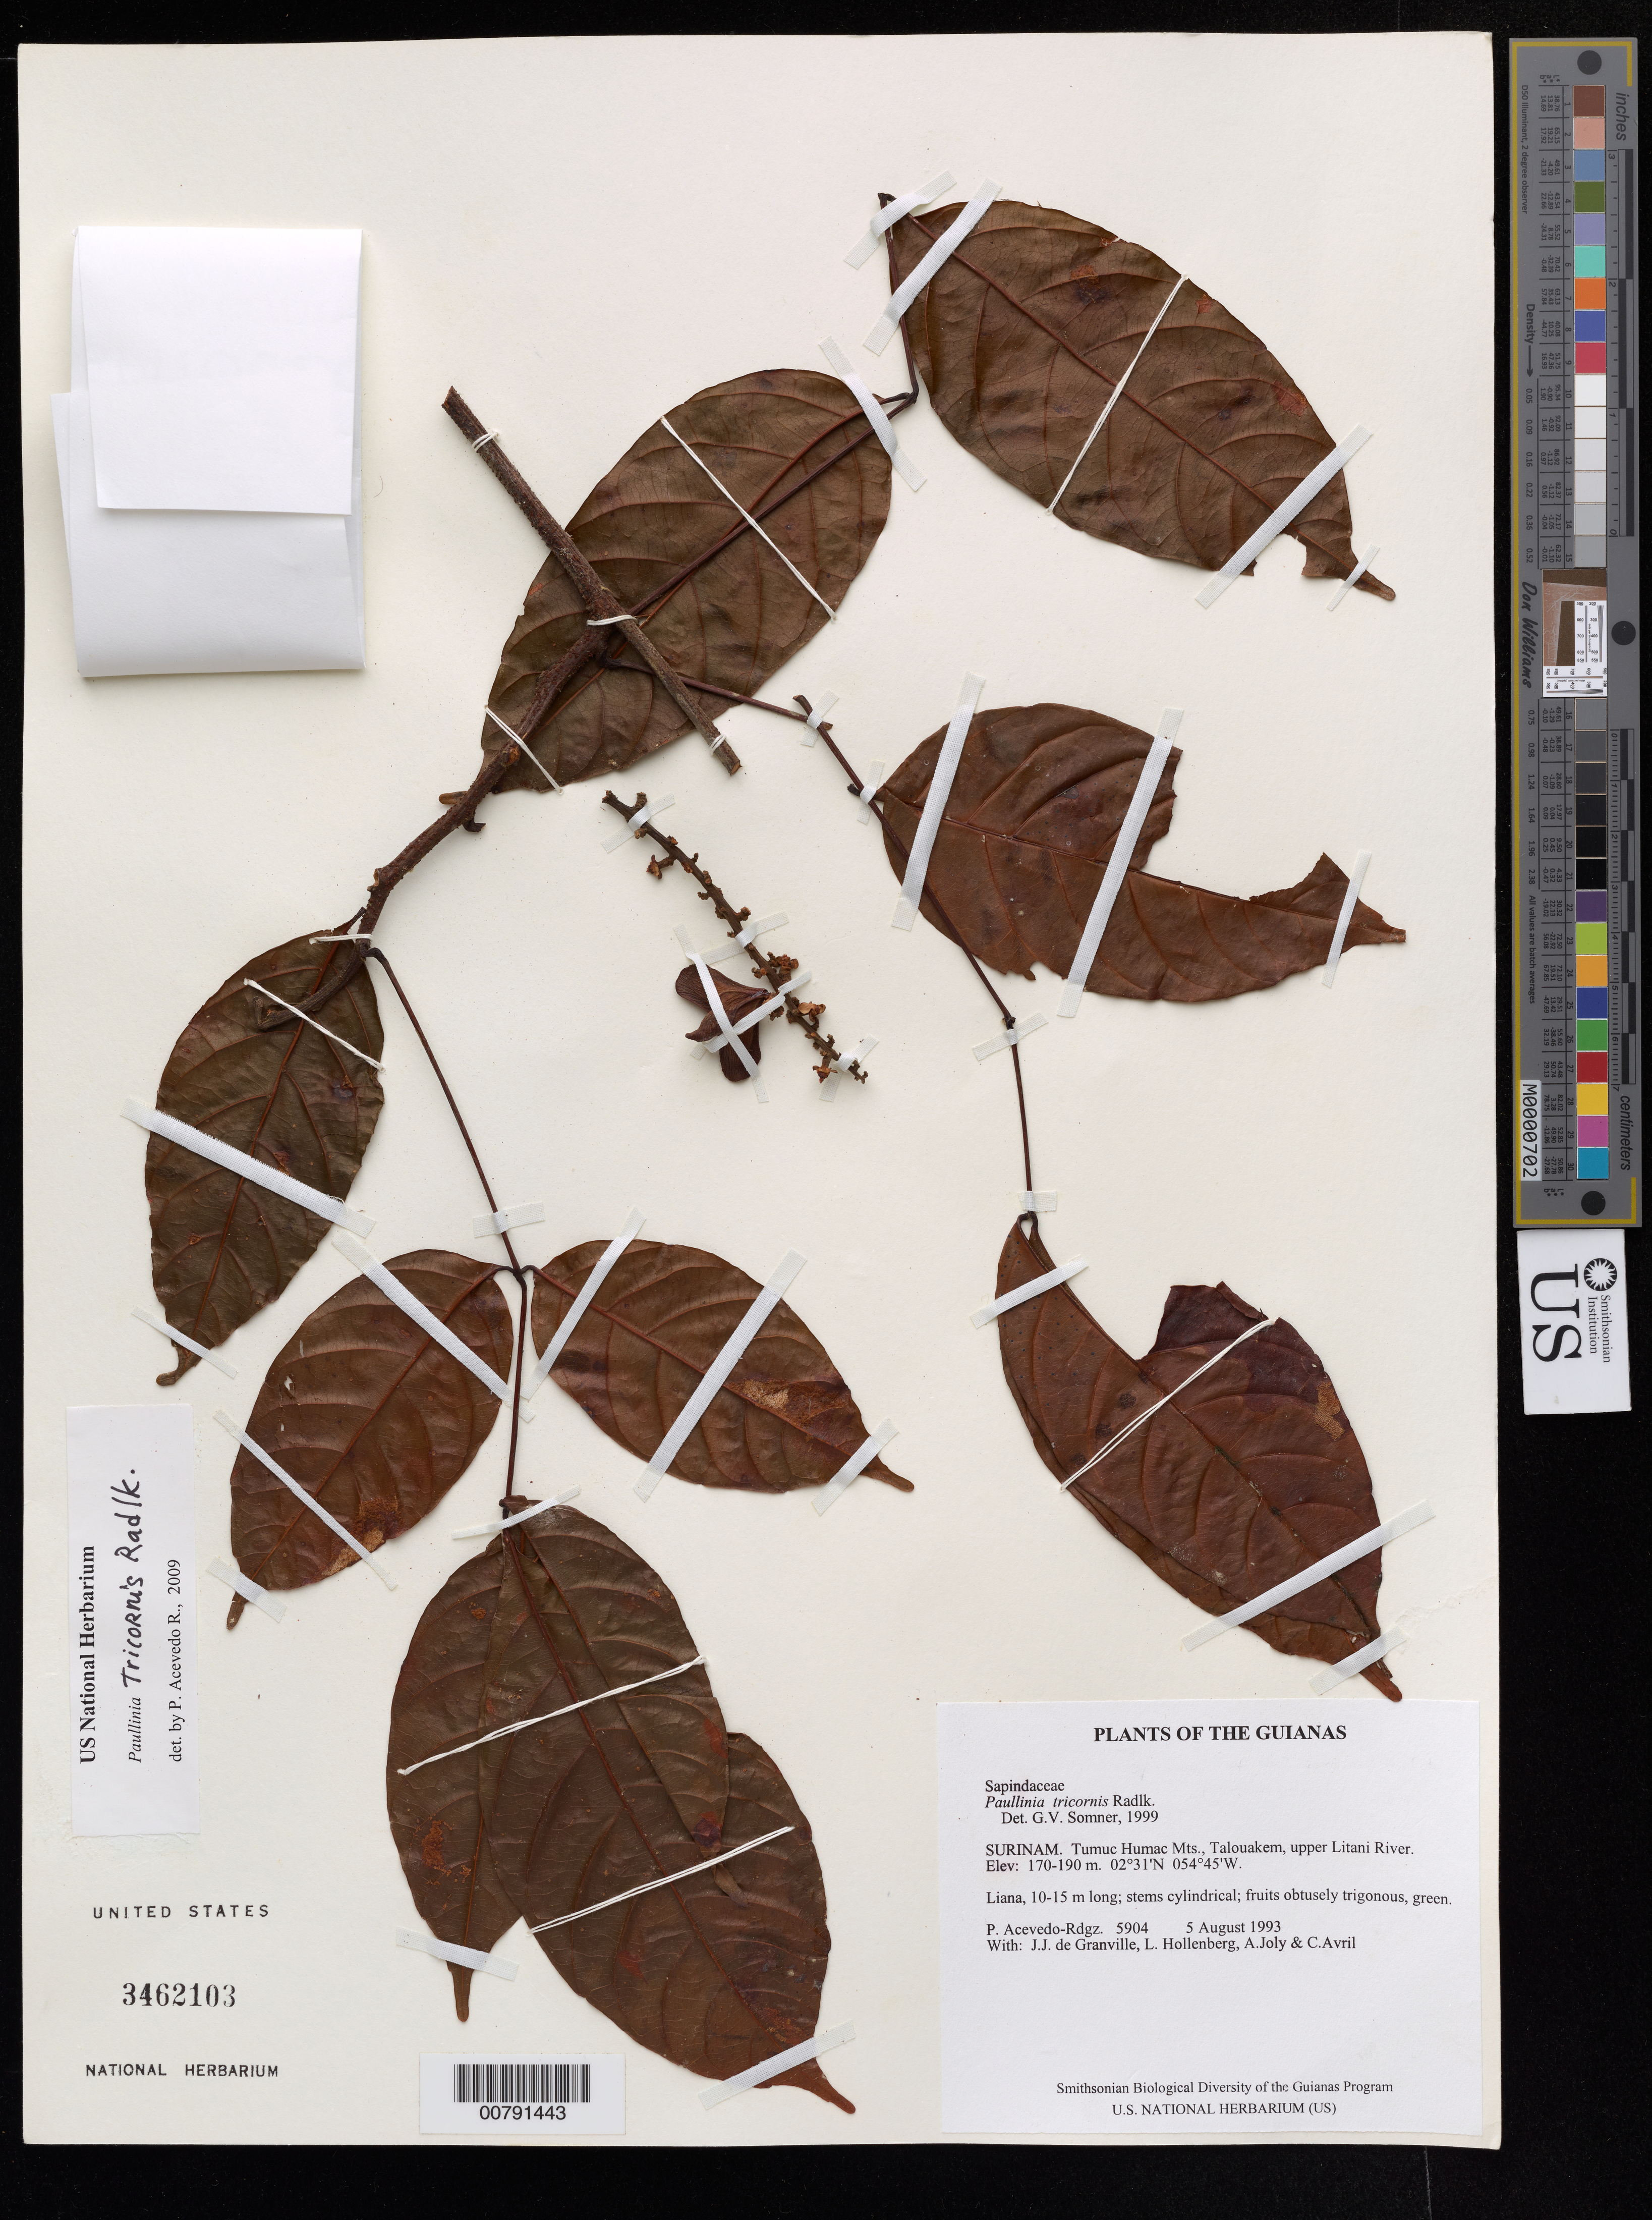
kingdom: Plantae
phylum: Tracheophyta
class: Magnoliopsida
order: Sapindales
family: Sapindaceae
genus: Paullinia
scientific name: Paullinia fibulata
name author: Rich. ex Juss.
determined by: Acevedo-Rodríguez, P., (BOT), Smithsonian Institution - National Museum of Natural History (UNITED STATES)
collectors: P. Acevedo-Rodr., C. Boyer, J.-J. de Granville, A. Joly & L. Hollenberg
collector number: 5904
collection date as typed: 05 Aug 1993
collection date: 1993-08-05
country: Suriname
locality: Tumuc Humac Mts., Talouakem, upper Litani River.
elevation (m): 170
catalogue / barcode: US 3462103